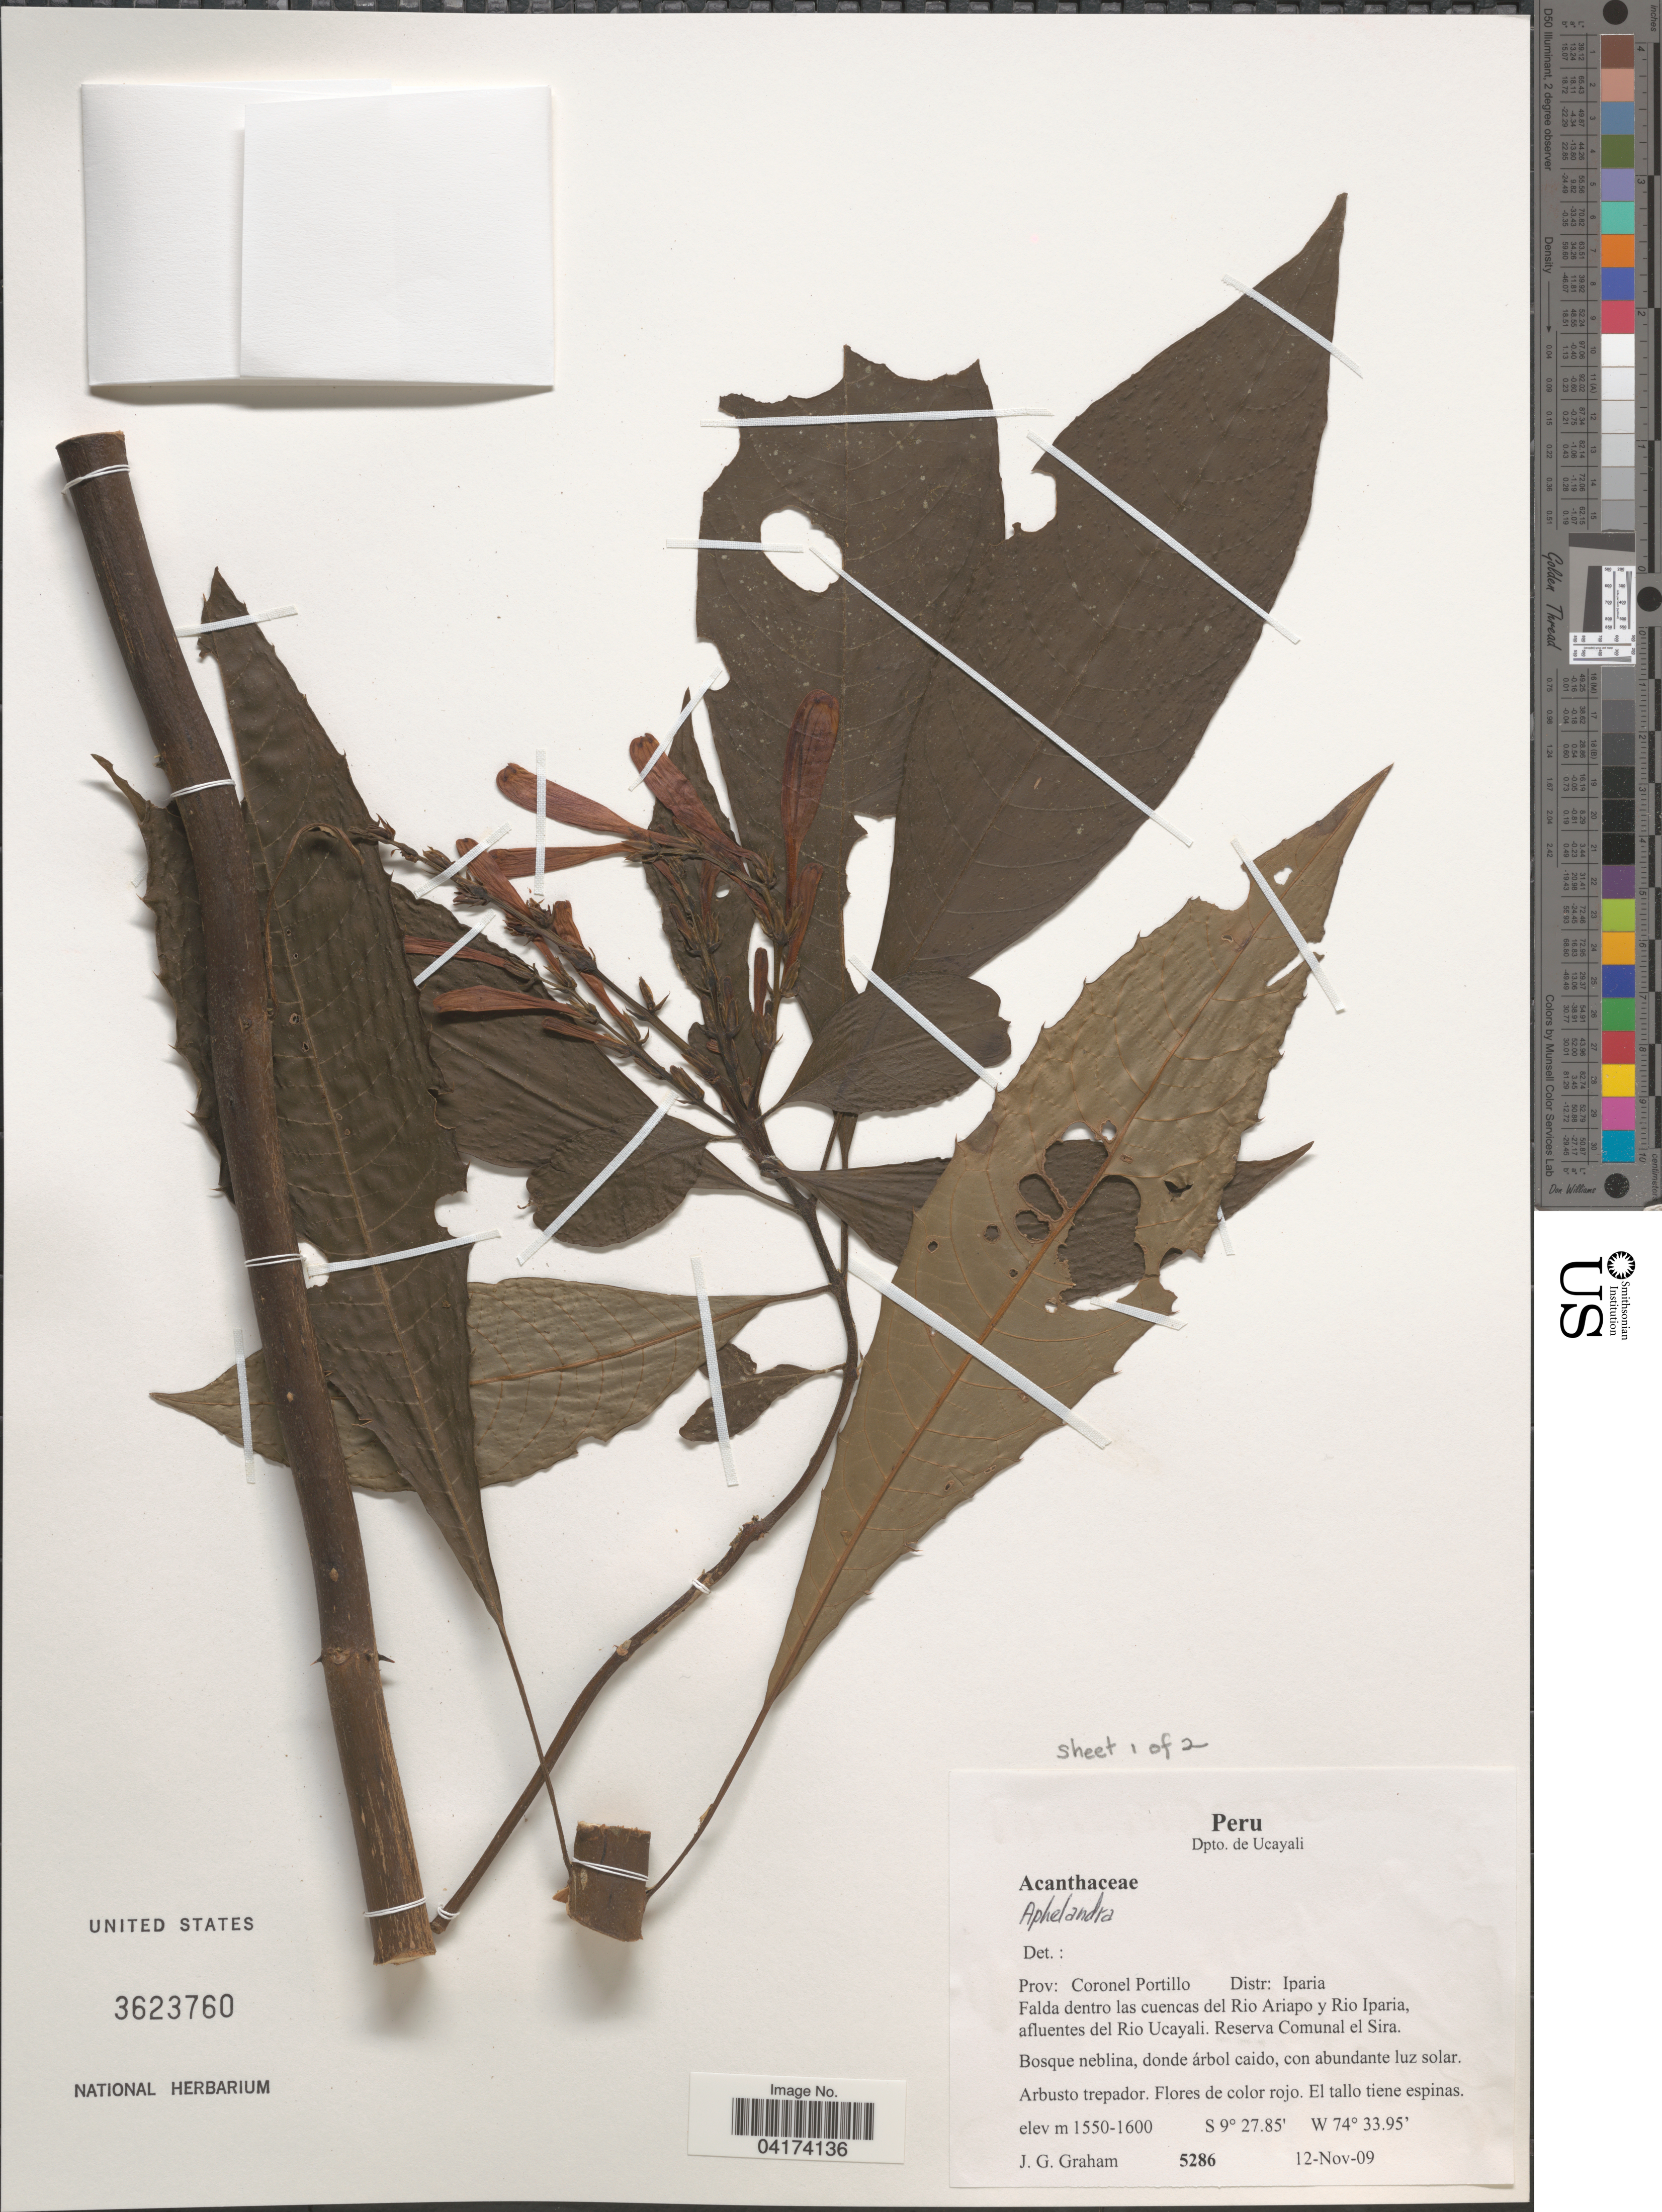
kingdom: Plantae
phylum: Tracheophyta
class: Magnoliopsida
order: Lamiales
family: Acanthaceae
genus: Aphelandra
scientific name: Aphelandra sp.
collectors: J. Graham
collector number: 5286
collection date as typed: Transcribed d/m/y: 12/11/9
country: Peru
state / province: Ucayali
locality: Dpto. de Ucayali. Prov: Coronel Portillo. Distr: Iparia. Falda dentro las cuencas del Rio Ariapo y Rio Iparia, afluentes del Rio Ucayali. Reserva Comunal el Sira.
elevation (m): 1550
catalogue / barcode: US 3623760